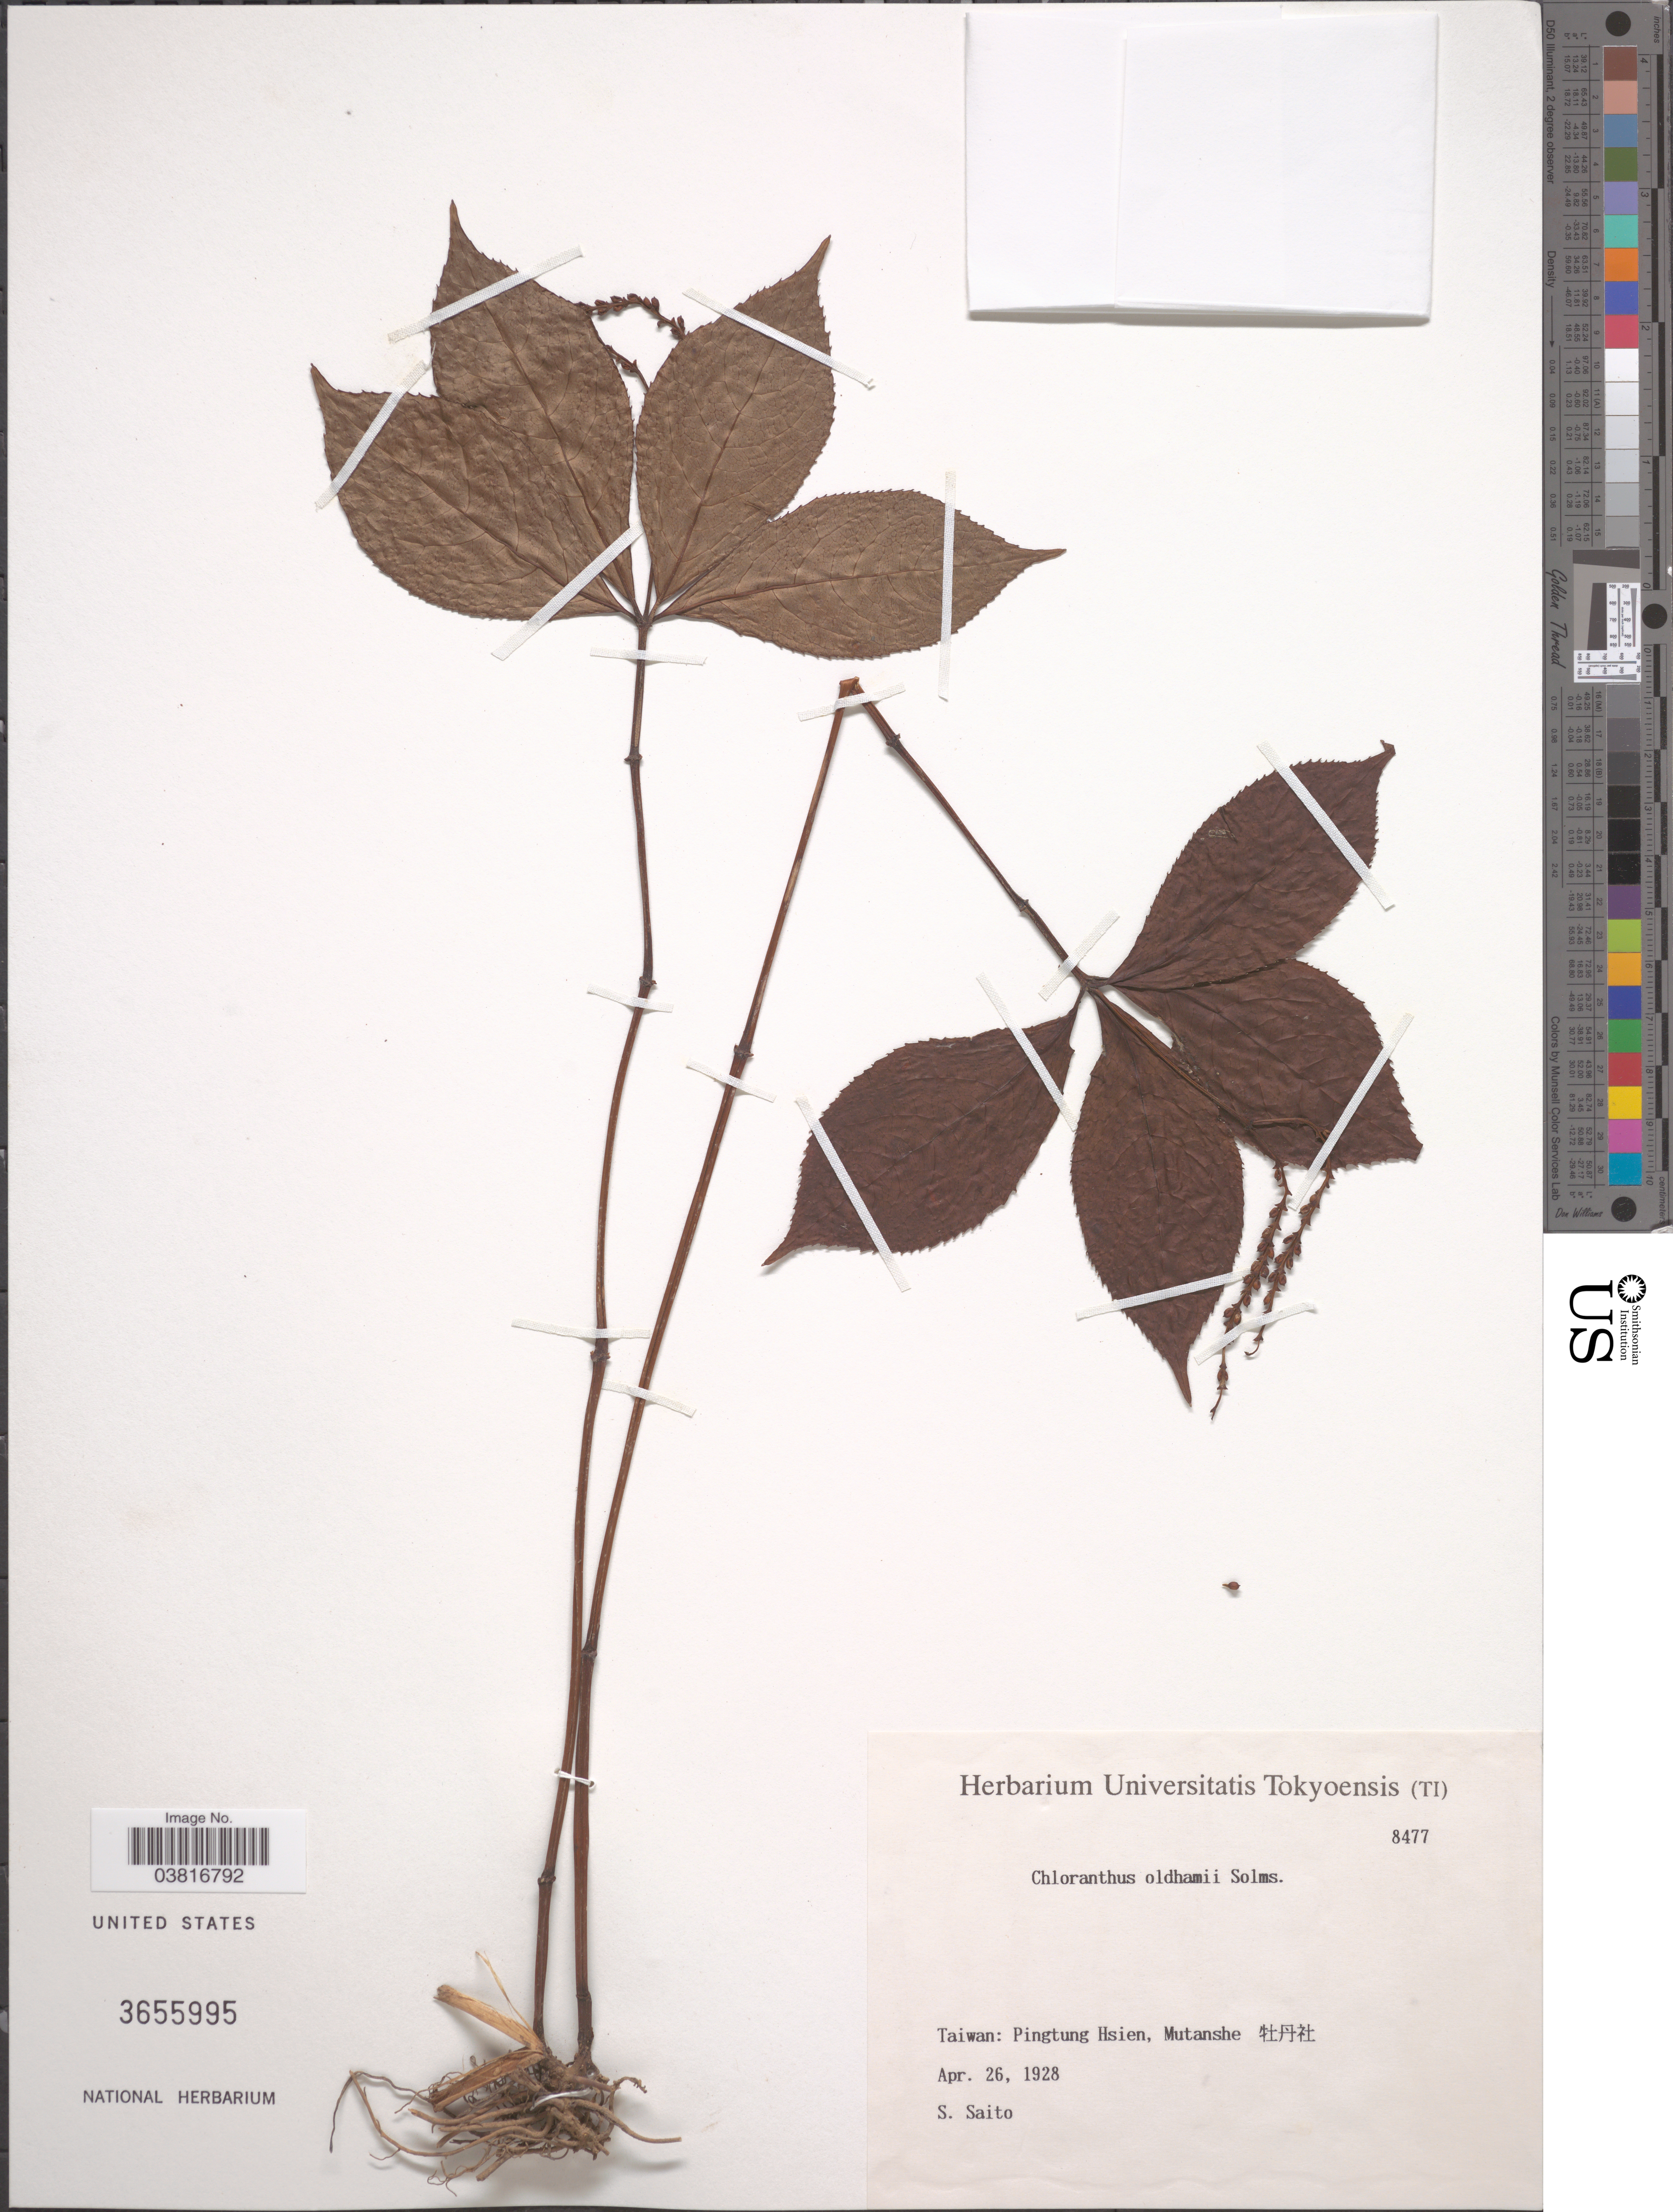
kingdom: Plantae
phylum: Tracheophyta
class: Magnoliopsida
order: Chloranthales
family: Chloranthaceae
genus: Chloranthus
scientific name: Chloranthus oldhamii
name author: Solms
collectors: S. Saito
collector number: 8477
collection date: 1928-04-26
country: Taiwan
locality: Pingtung Hsien, Mutanshe X.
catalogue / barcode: US 3655995